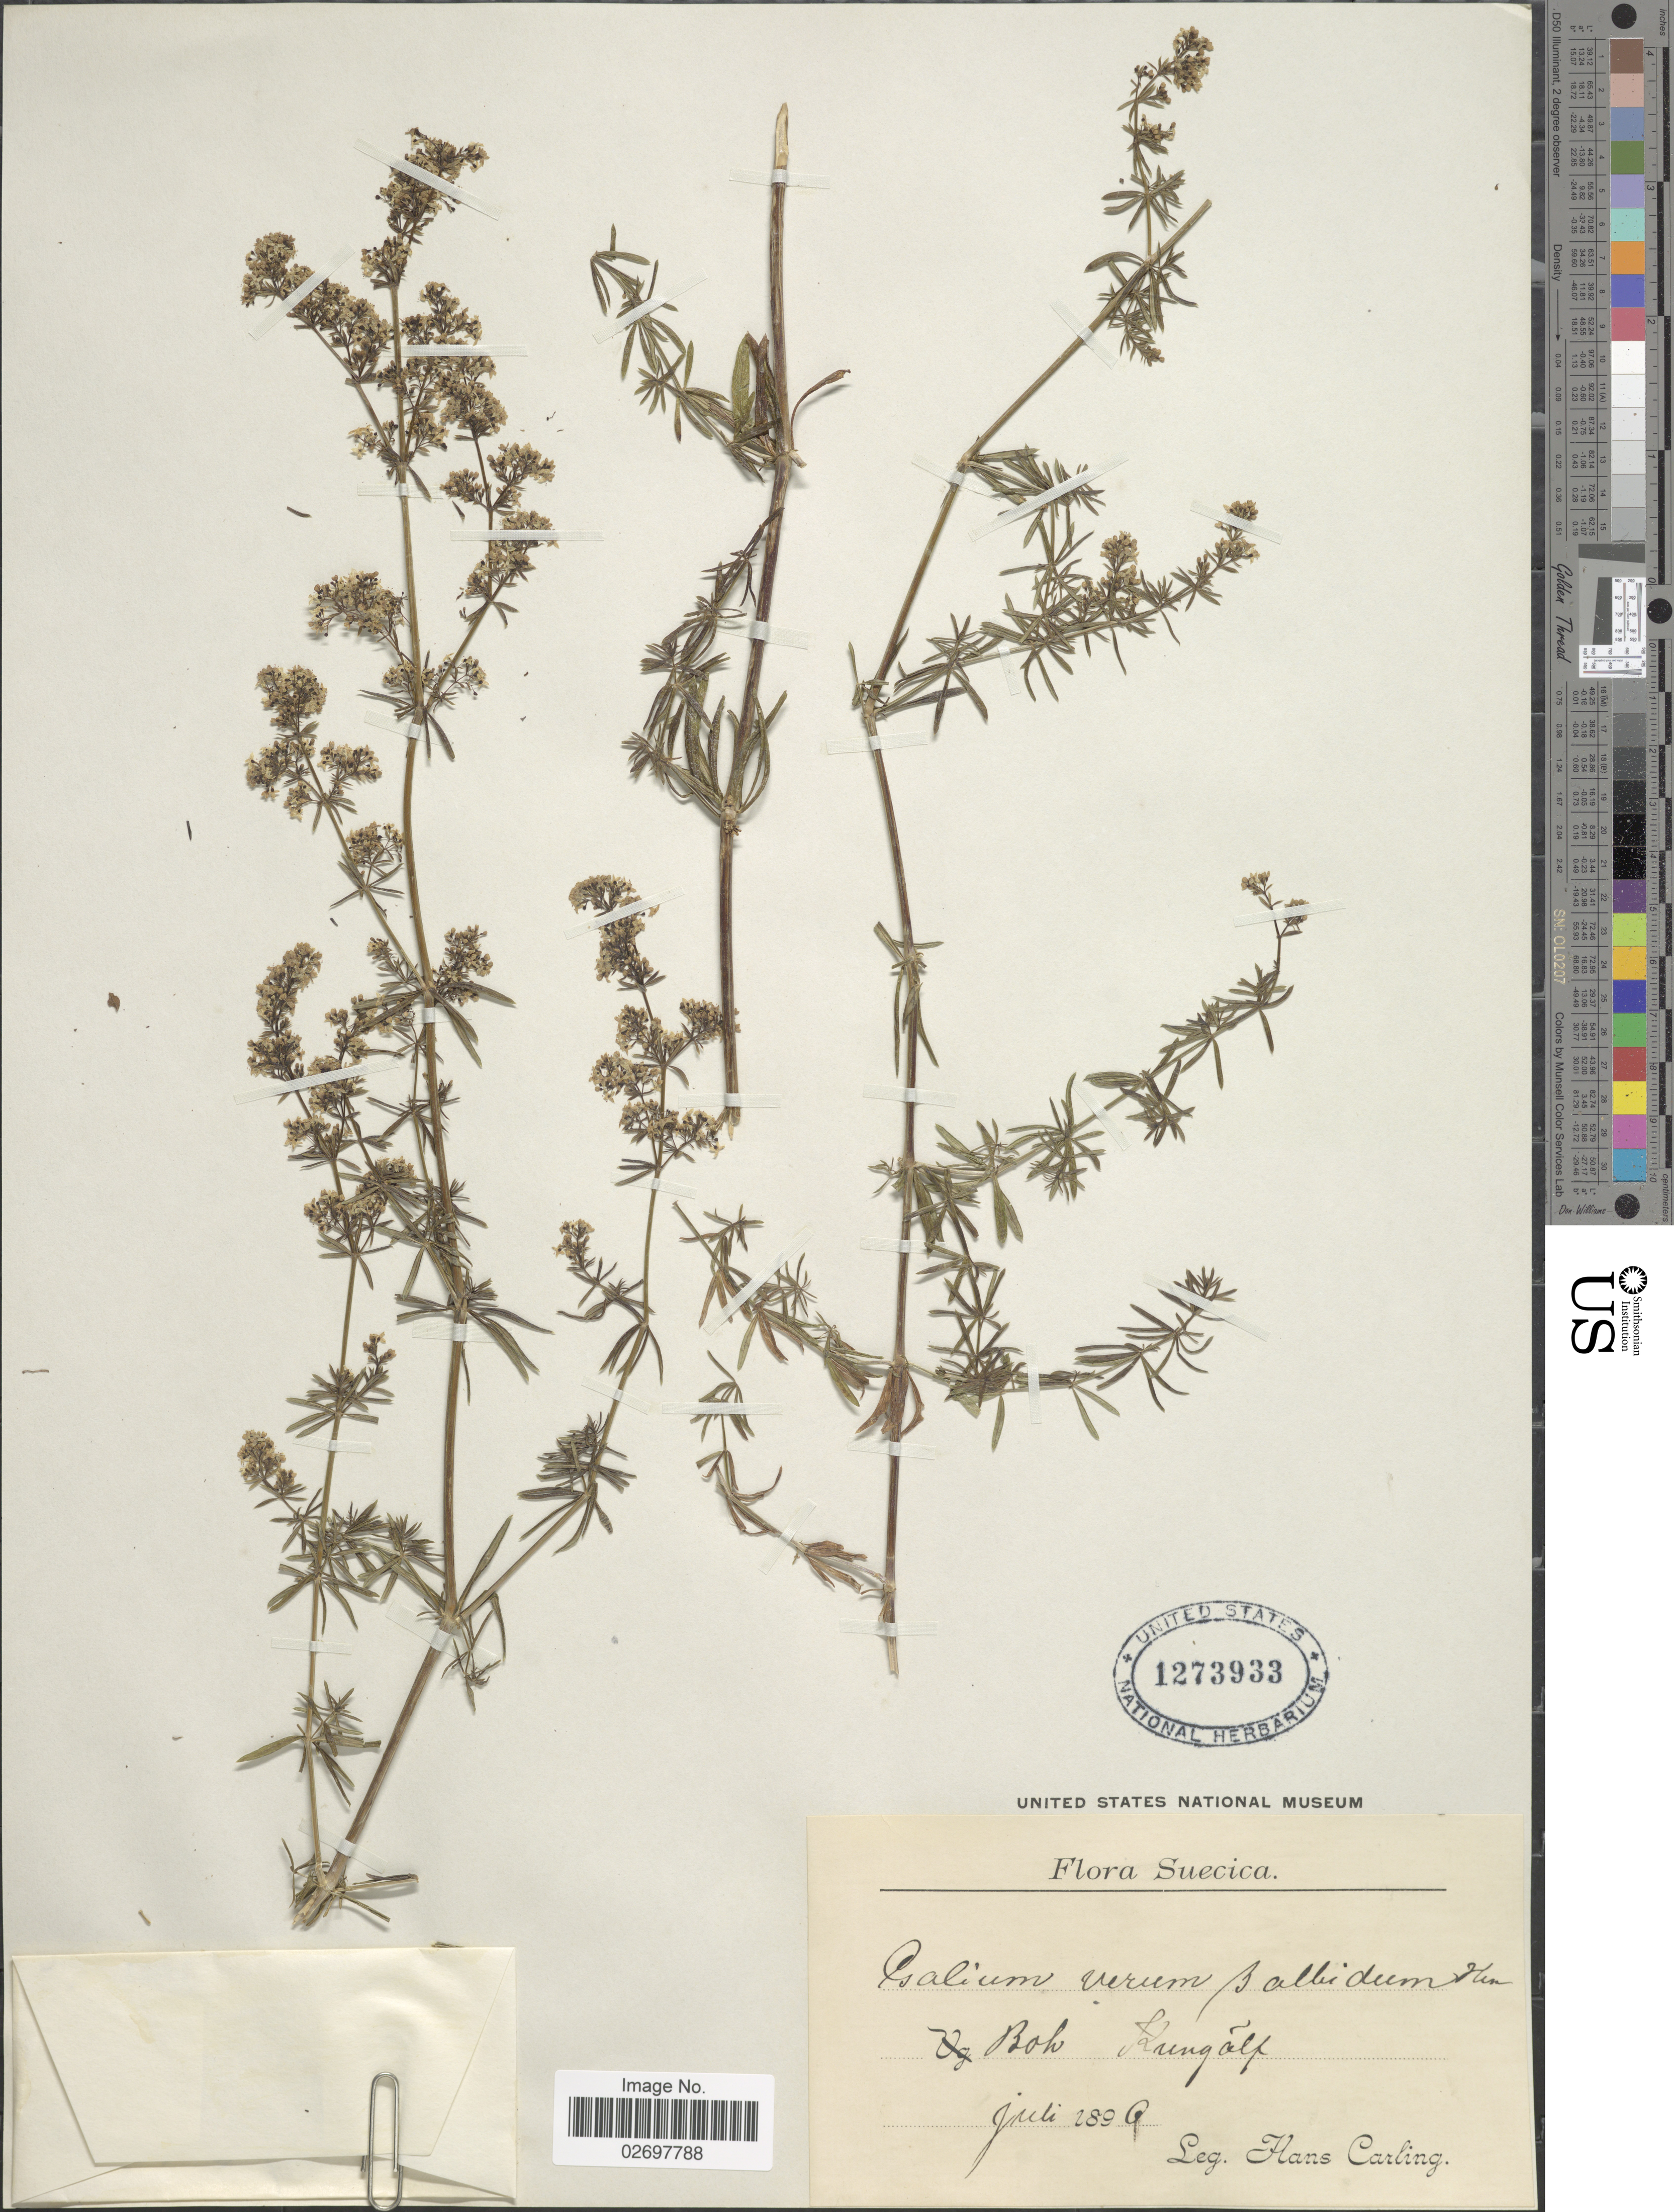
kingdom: Plantae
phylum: Tracheophyta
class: Magnoliopsida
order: Gentianales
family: Rubiaceae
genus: Galium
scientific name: Galium verum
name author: L.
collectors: H. Carling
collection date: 1890-07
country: Sweden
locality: Suecica, Boh. Kungalf.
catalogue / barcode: US 1273933